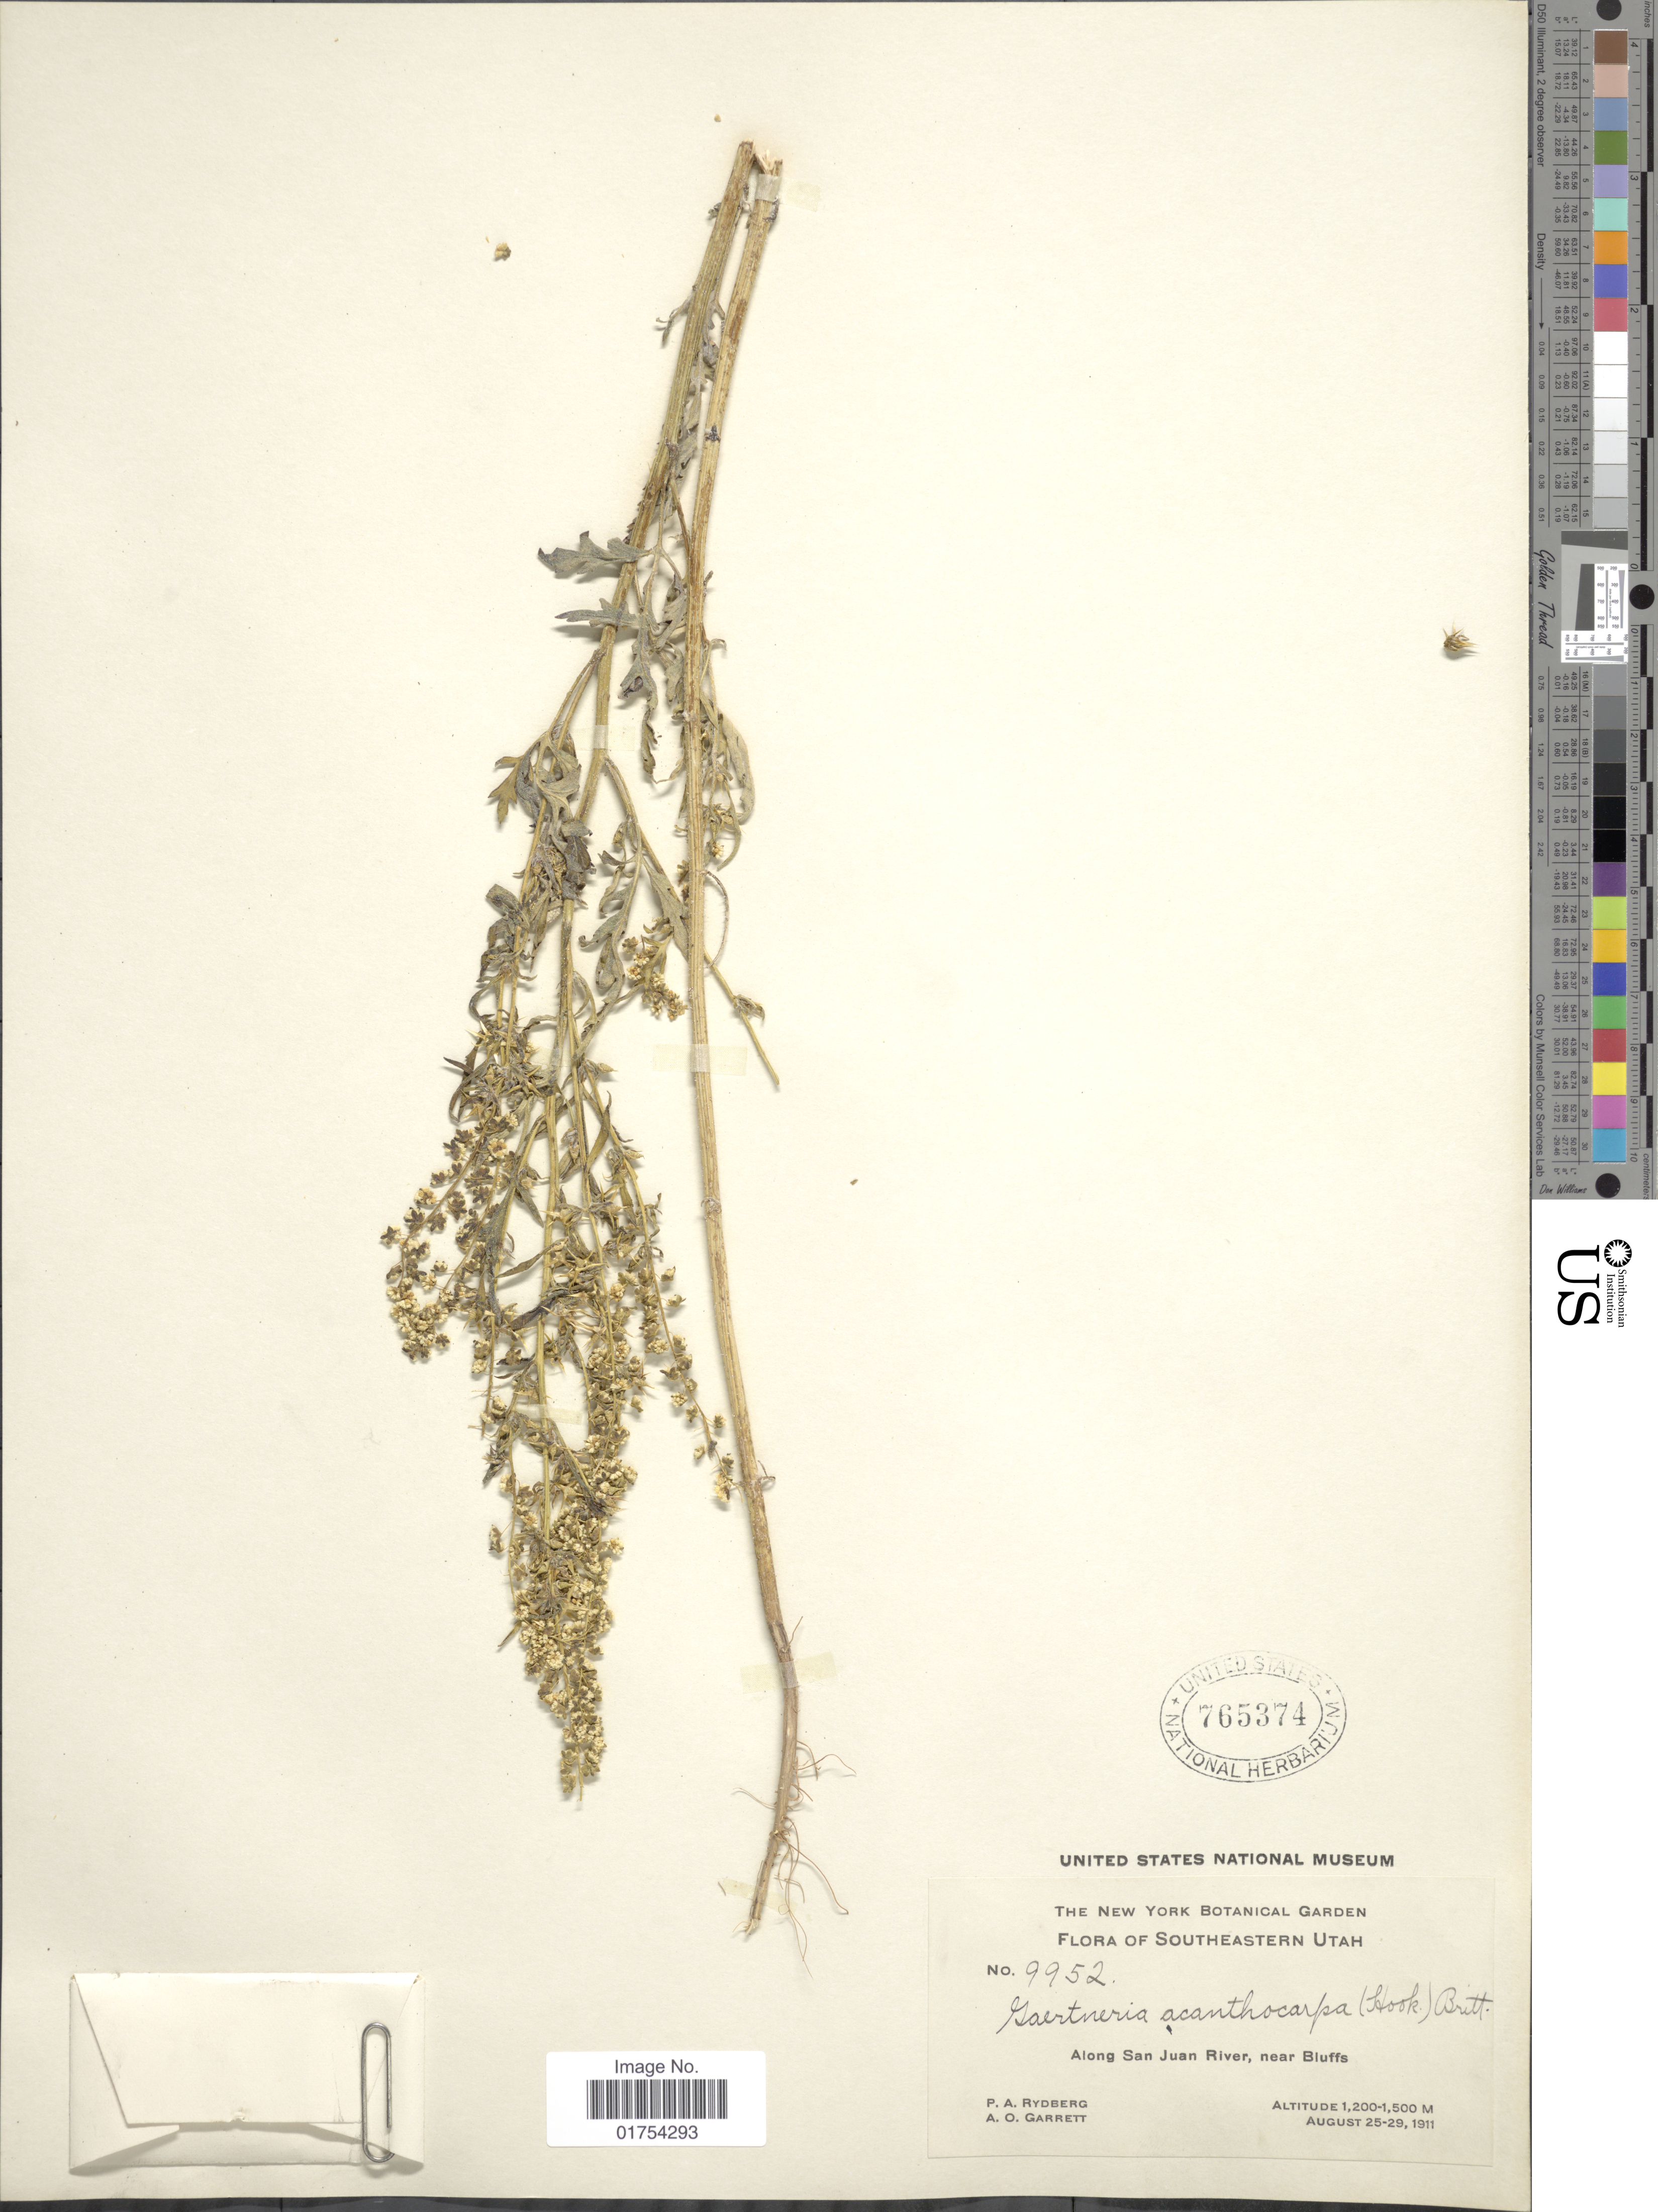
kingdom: Plantae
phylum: Tracheophyta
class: Magnoliopsida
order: Asterales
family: Asteraceae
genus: Franseria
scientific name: Franseria acanthicarpa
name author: Coville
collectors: P. A. Rydberg & A. O. Garrett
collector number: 9952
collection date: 1911-08-25/1911-08-29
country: United States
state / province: Utah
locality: Southeastern Utah, along San Juan River, near Bluffs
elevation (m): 1200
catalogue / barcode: US 765374